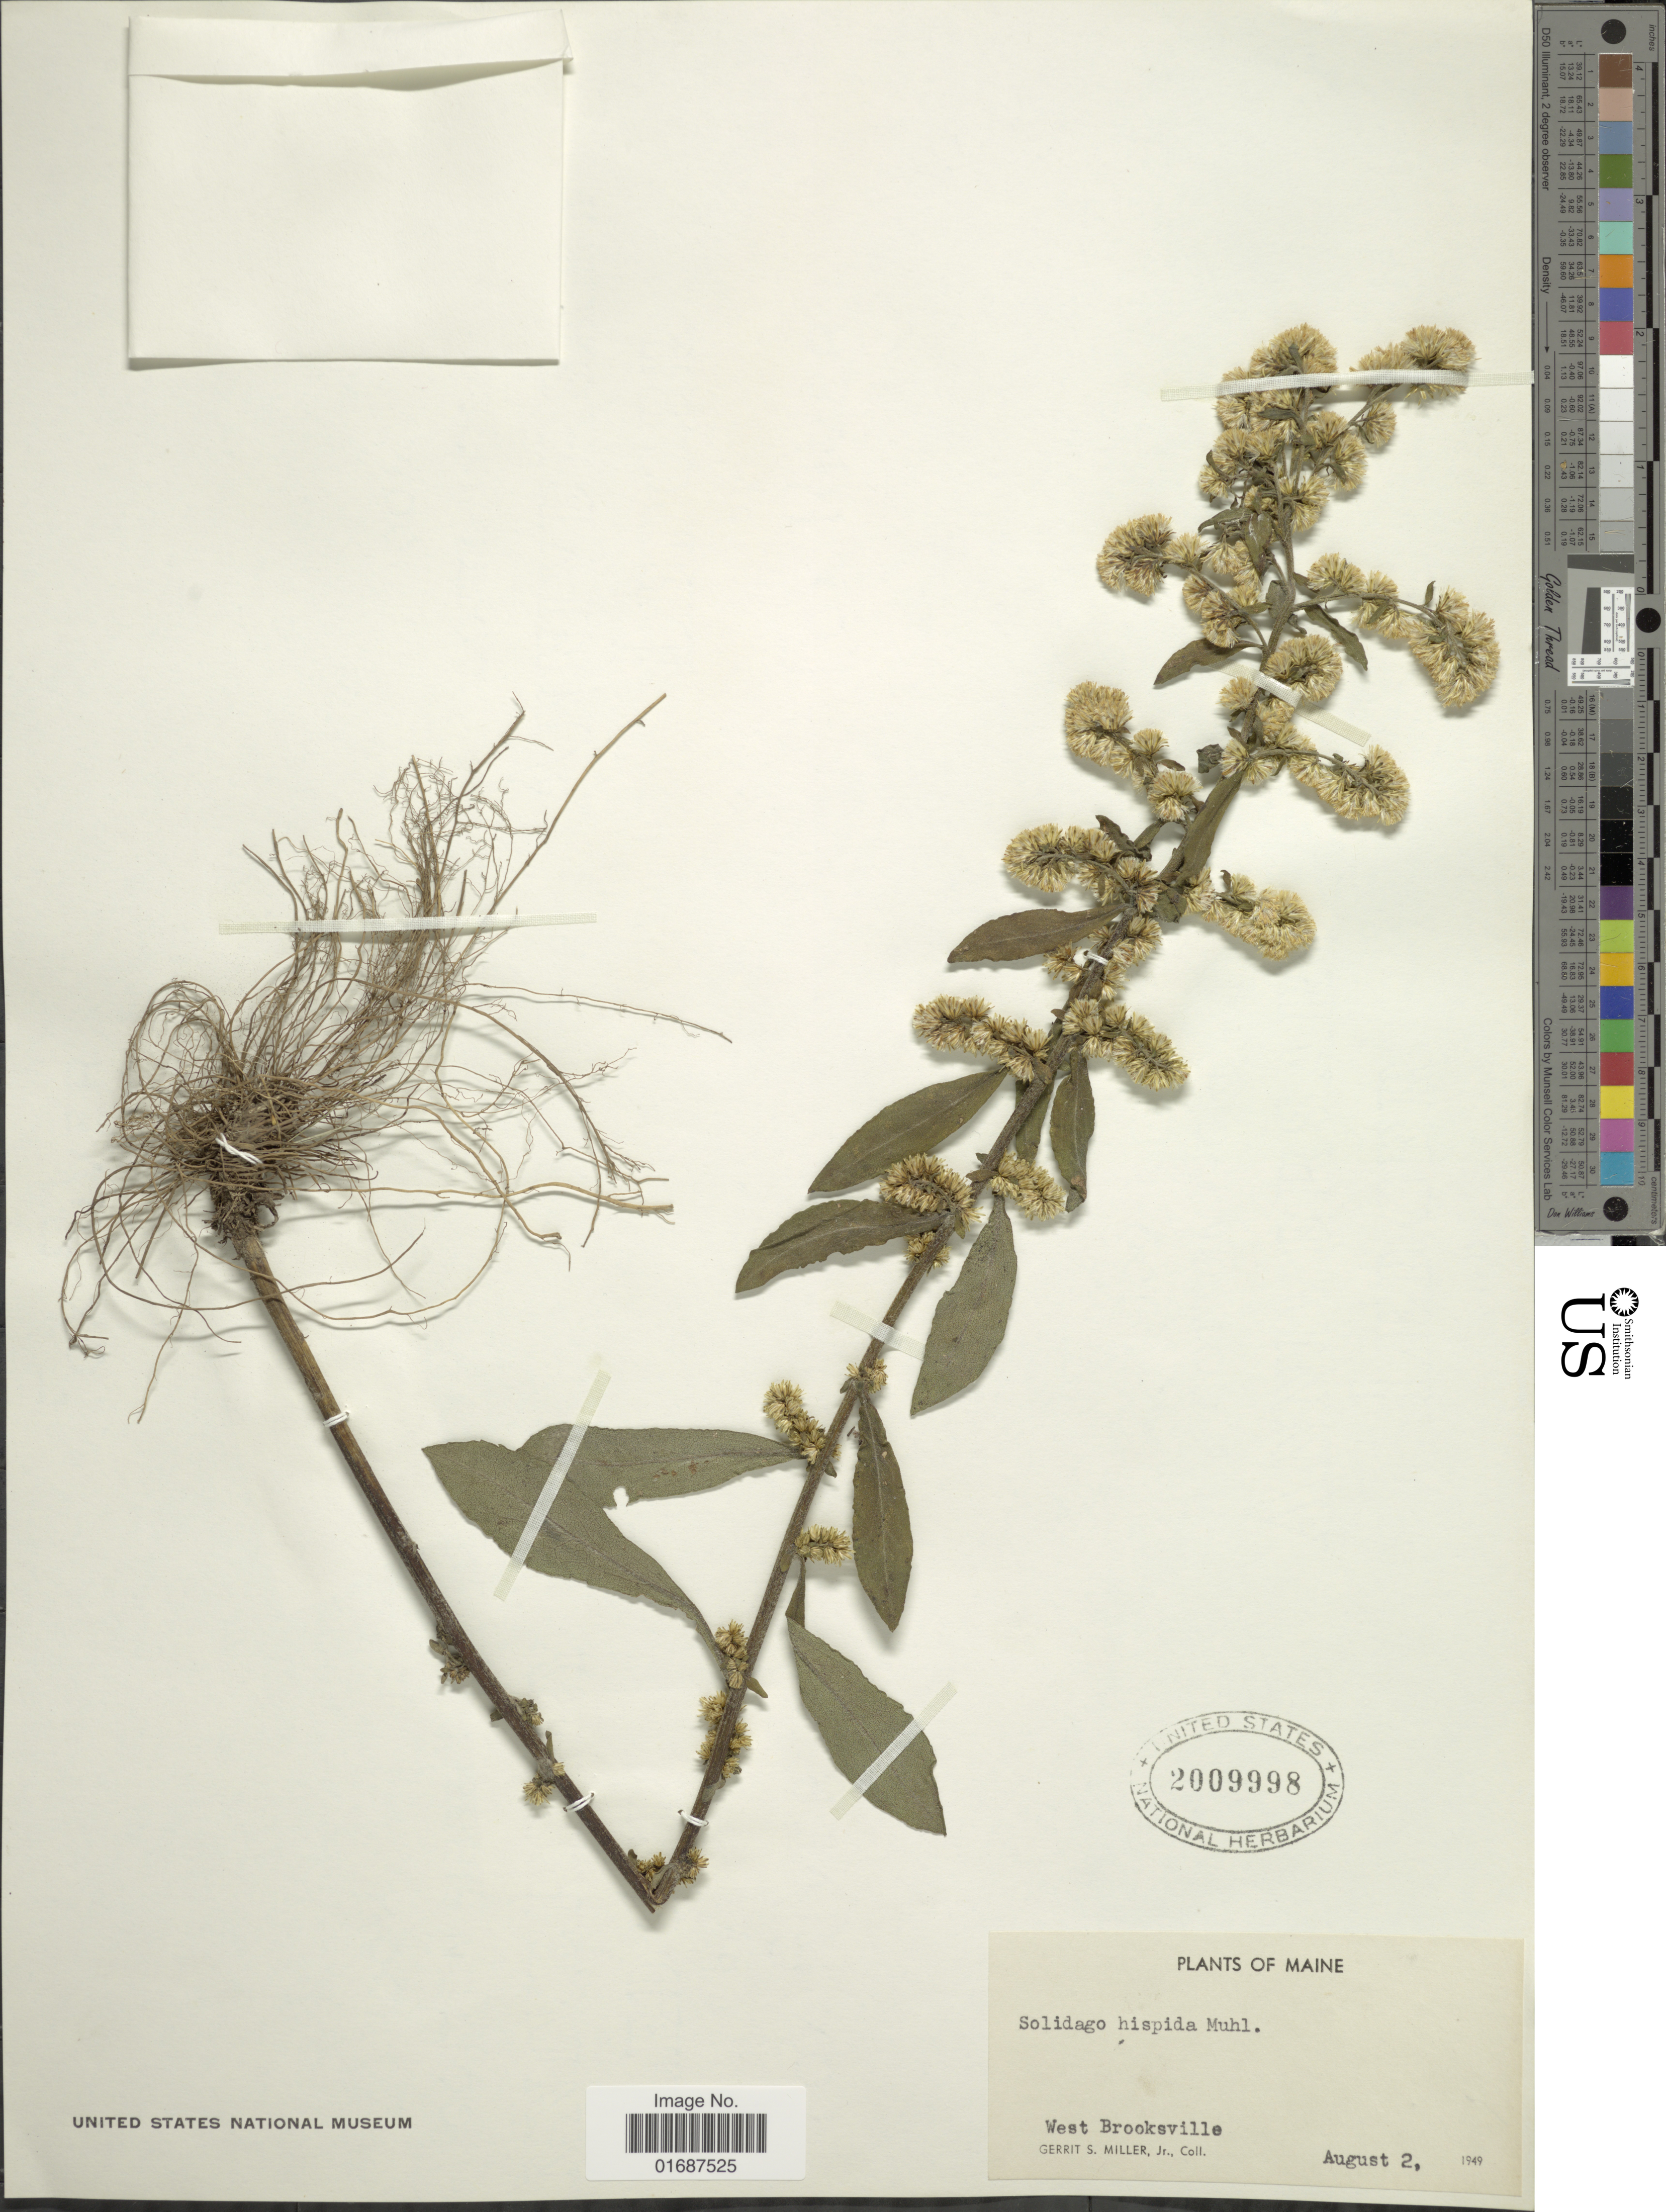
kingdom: Plantae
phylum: Tracheophyta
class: Magnoliopsida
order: Asterales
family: Asteraceae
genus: Solidago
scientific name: Solidago hispida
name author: Muhl. ex Willd.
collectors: G. S. Miller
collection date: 1949-08-02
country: United States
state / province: Maine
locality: West Brooksville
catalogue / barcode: US 2009998